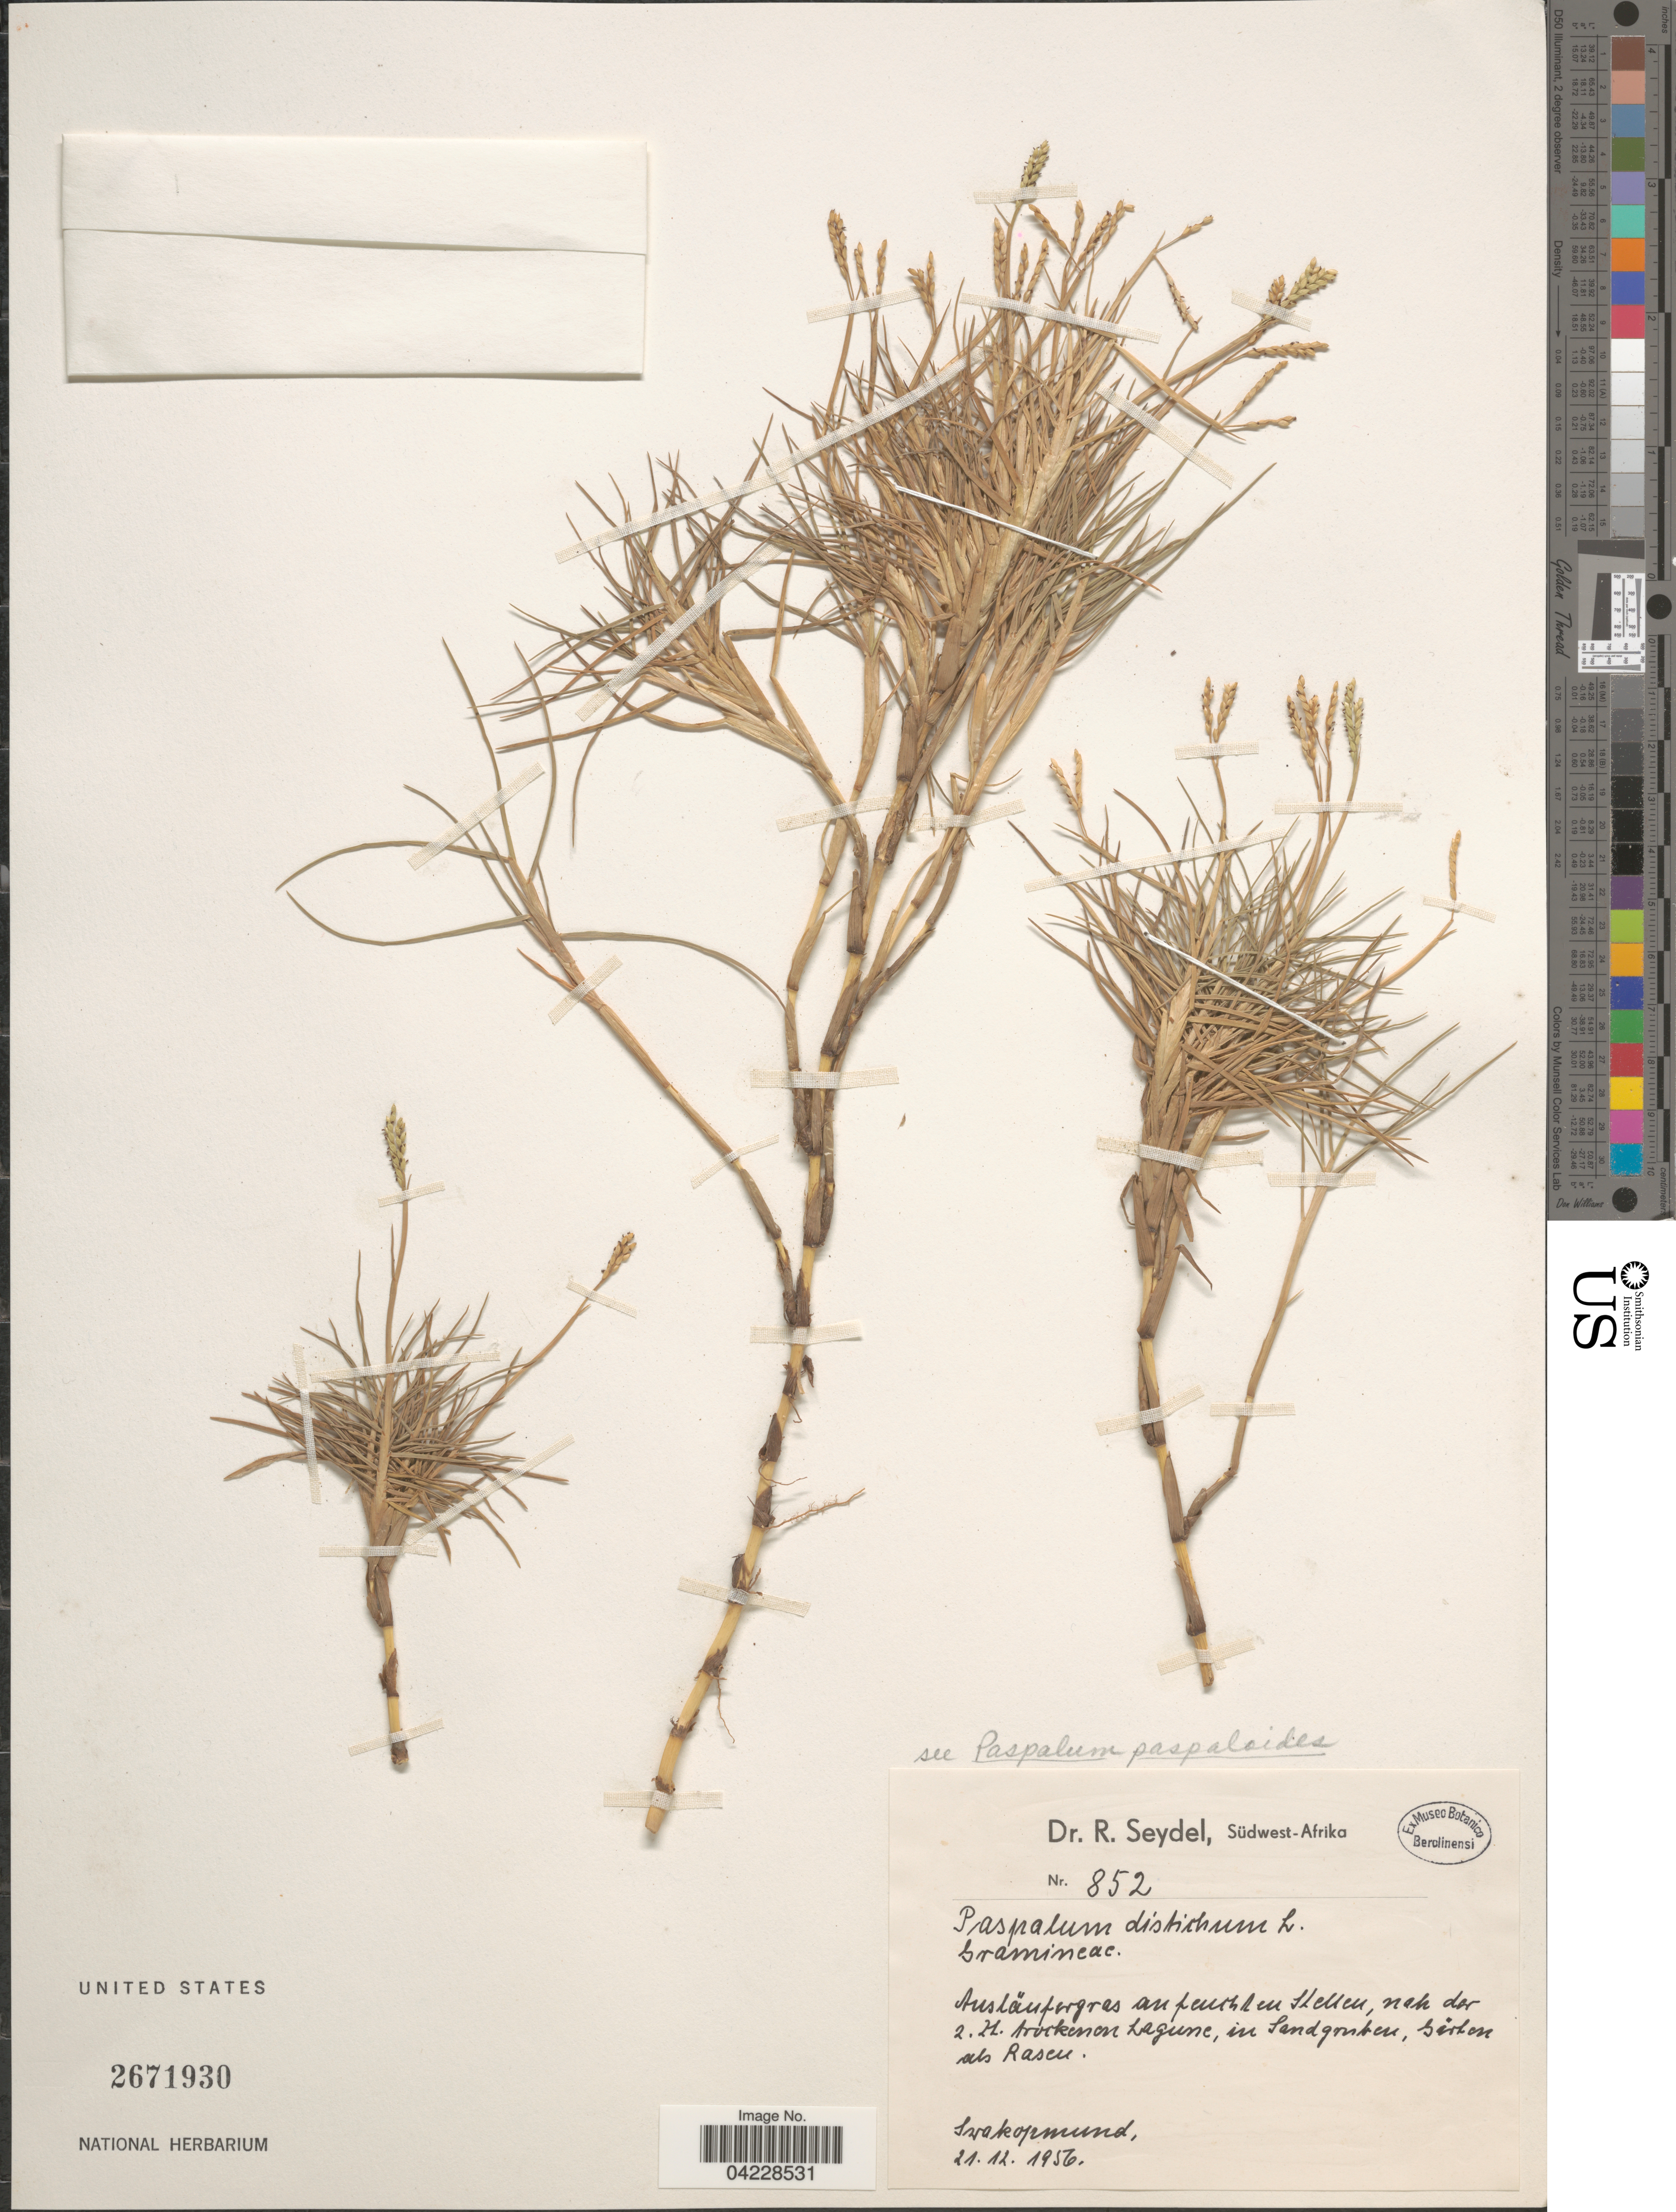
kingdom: Plantae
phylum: Tracheophyta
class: Liliopsida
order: Poales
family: Poaceae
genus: Paspalum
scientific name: Paspalum distichum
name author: L.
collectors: R. Seydel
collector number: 852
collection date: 1956-12-21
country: Namibia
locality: Swakopmund.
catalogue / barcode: US 2671930